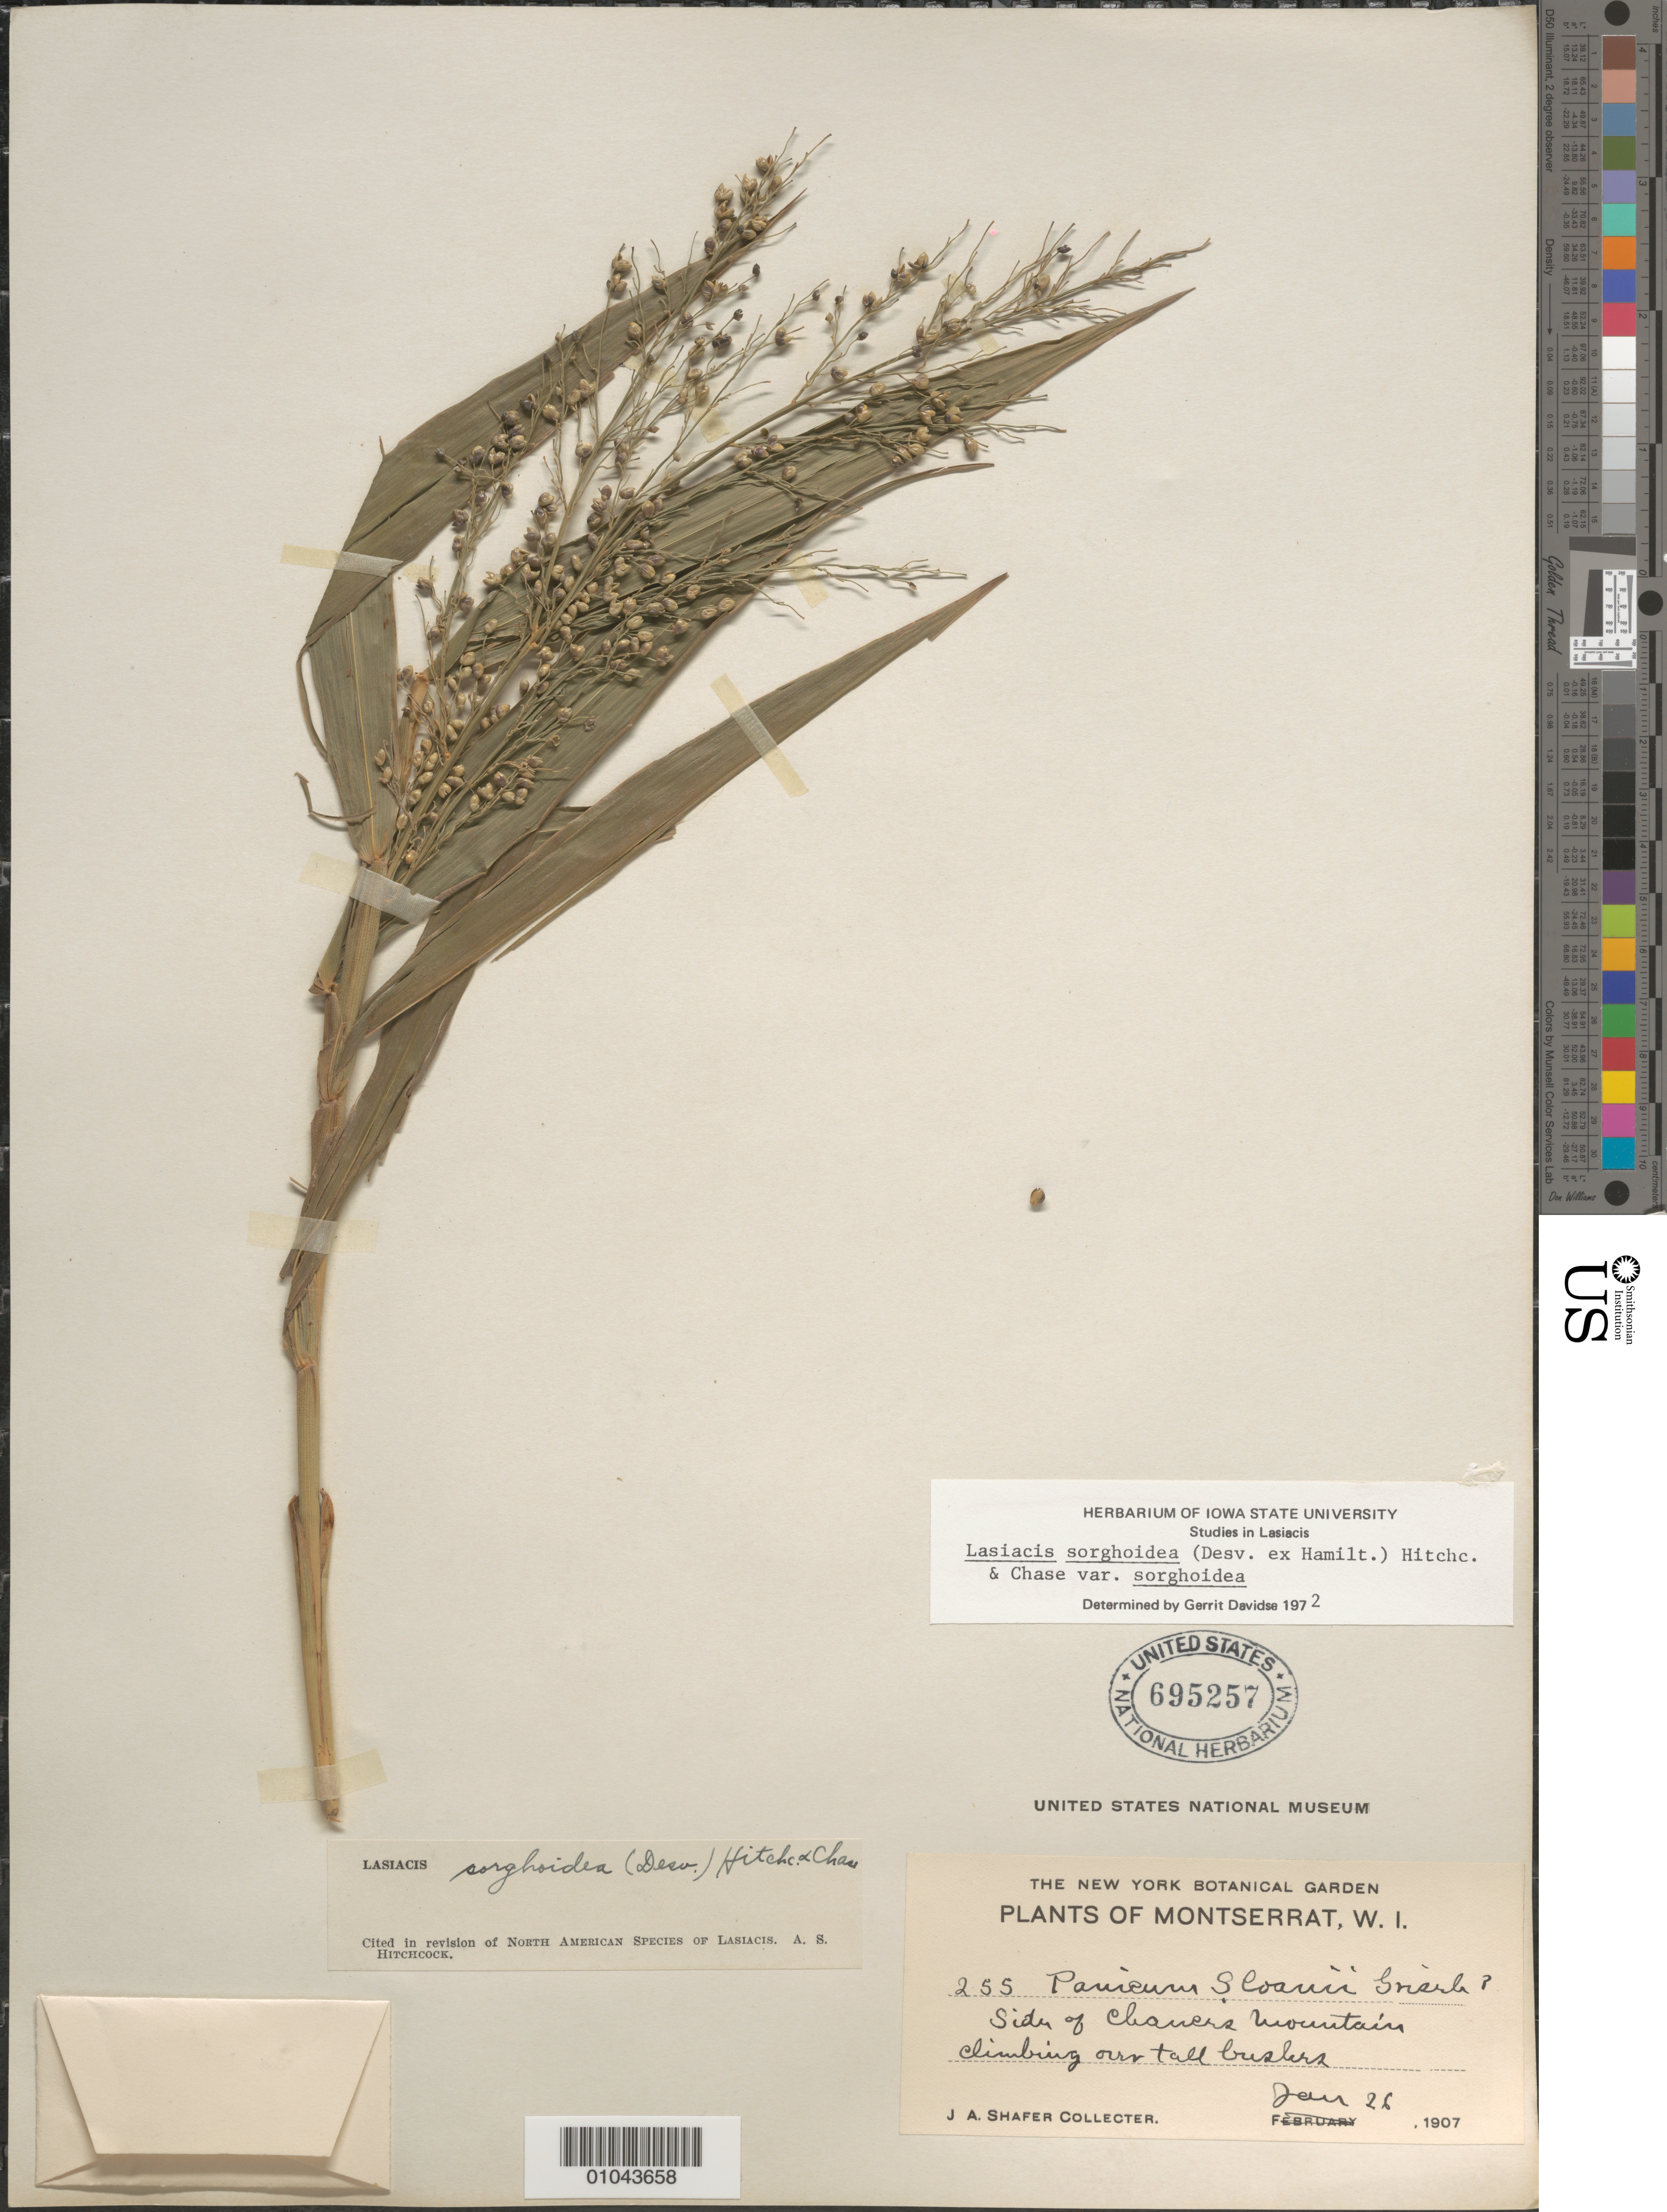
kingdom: Plantae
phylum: Tracheophyta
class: Liliopsida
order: Poales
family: Poaceae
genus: Lasiacis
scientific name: Lasiacis sorghoidea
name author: (Desv. ex Ham.) Hitchc. & Chase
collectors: J. A. Shafer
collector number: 255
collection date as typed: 25 Jan 1907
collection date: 1907-01-25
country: Montserrat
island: Montserrat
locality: Side of Chaners Mountain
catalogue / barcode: US 695257